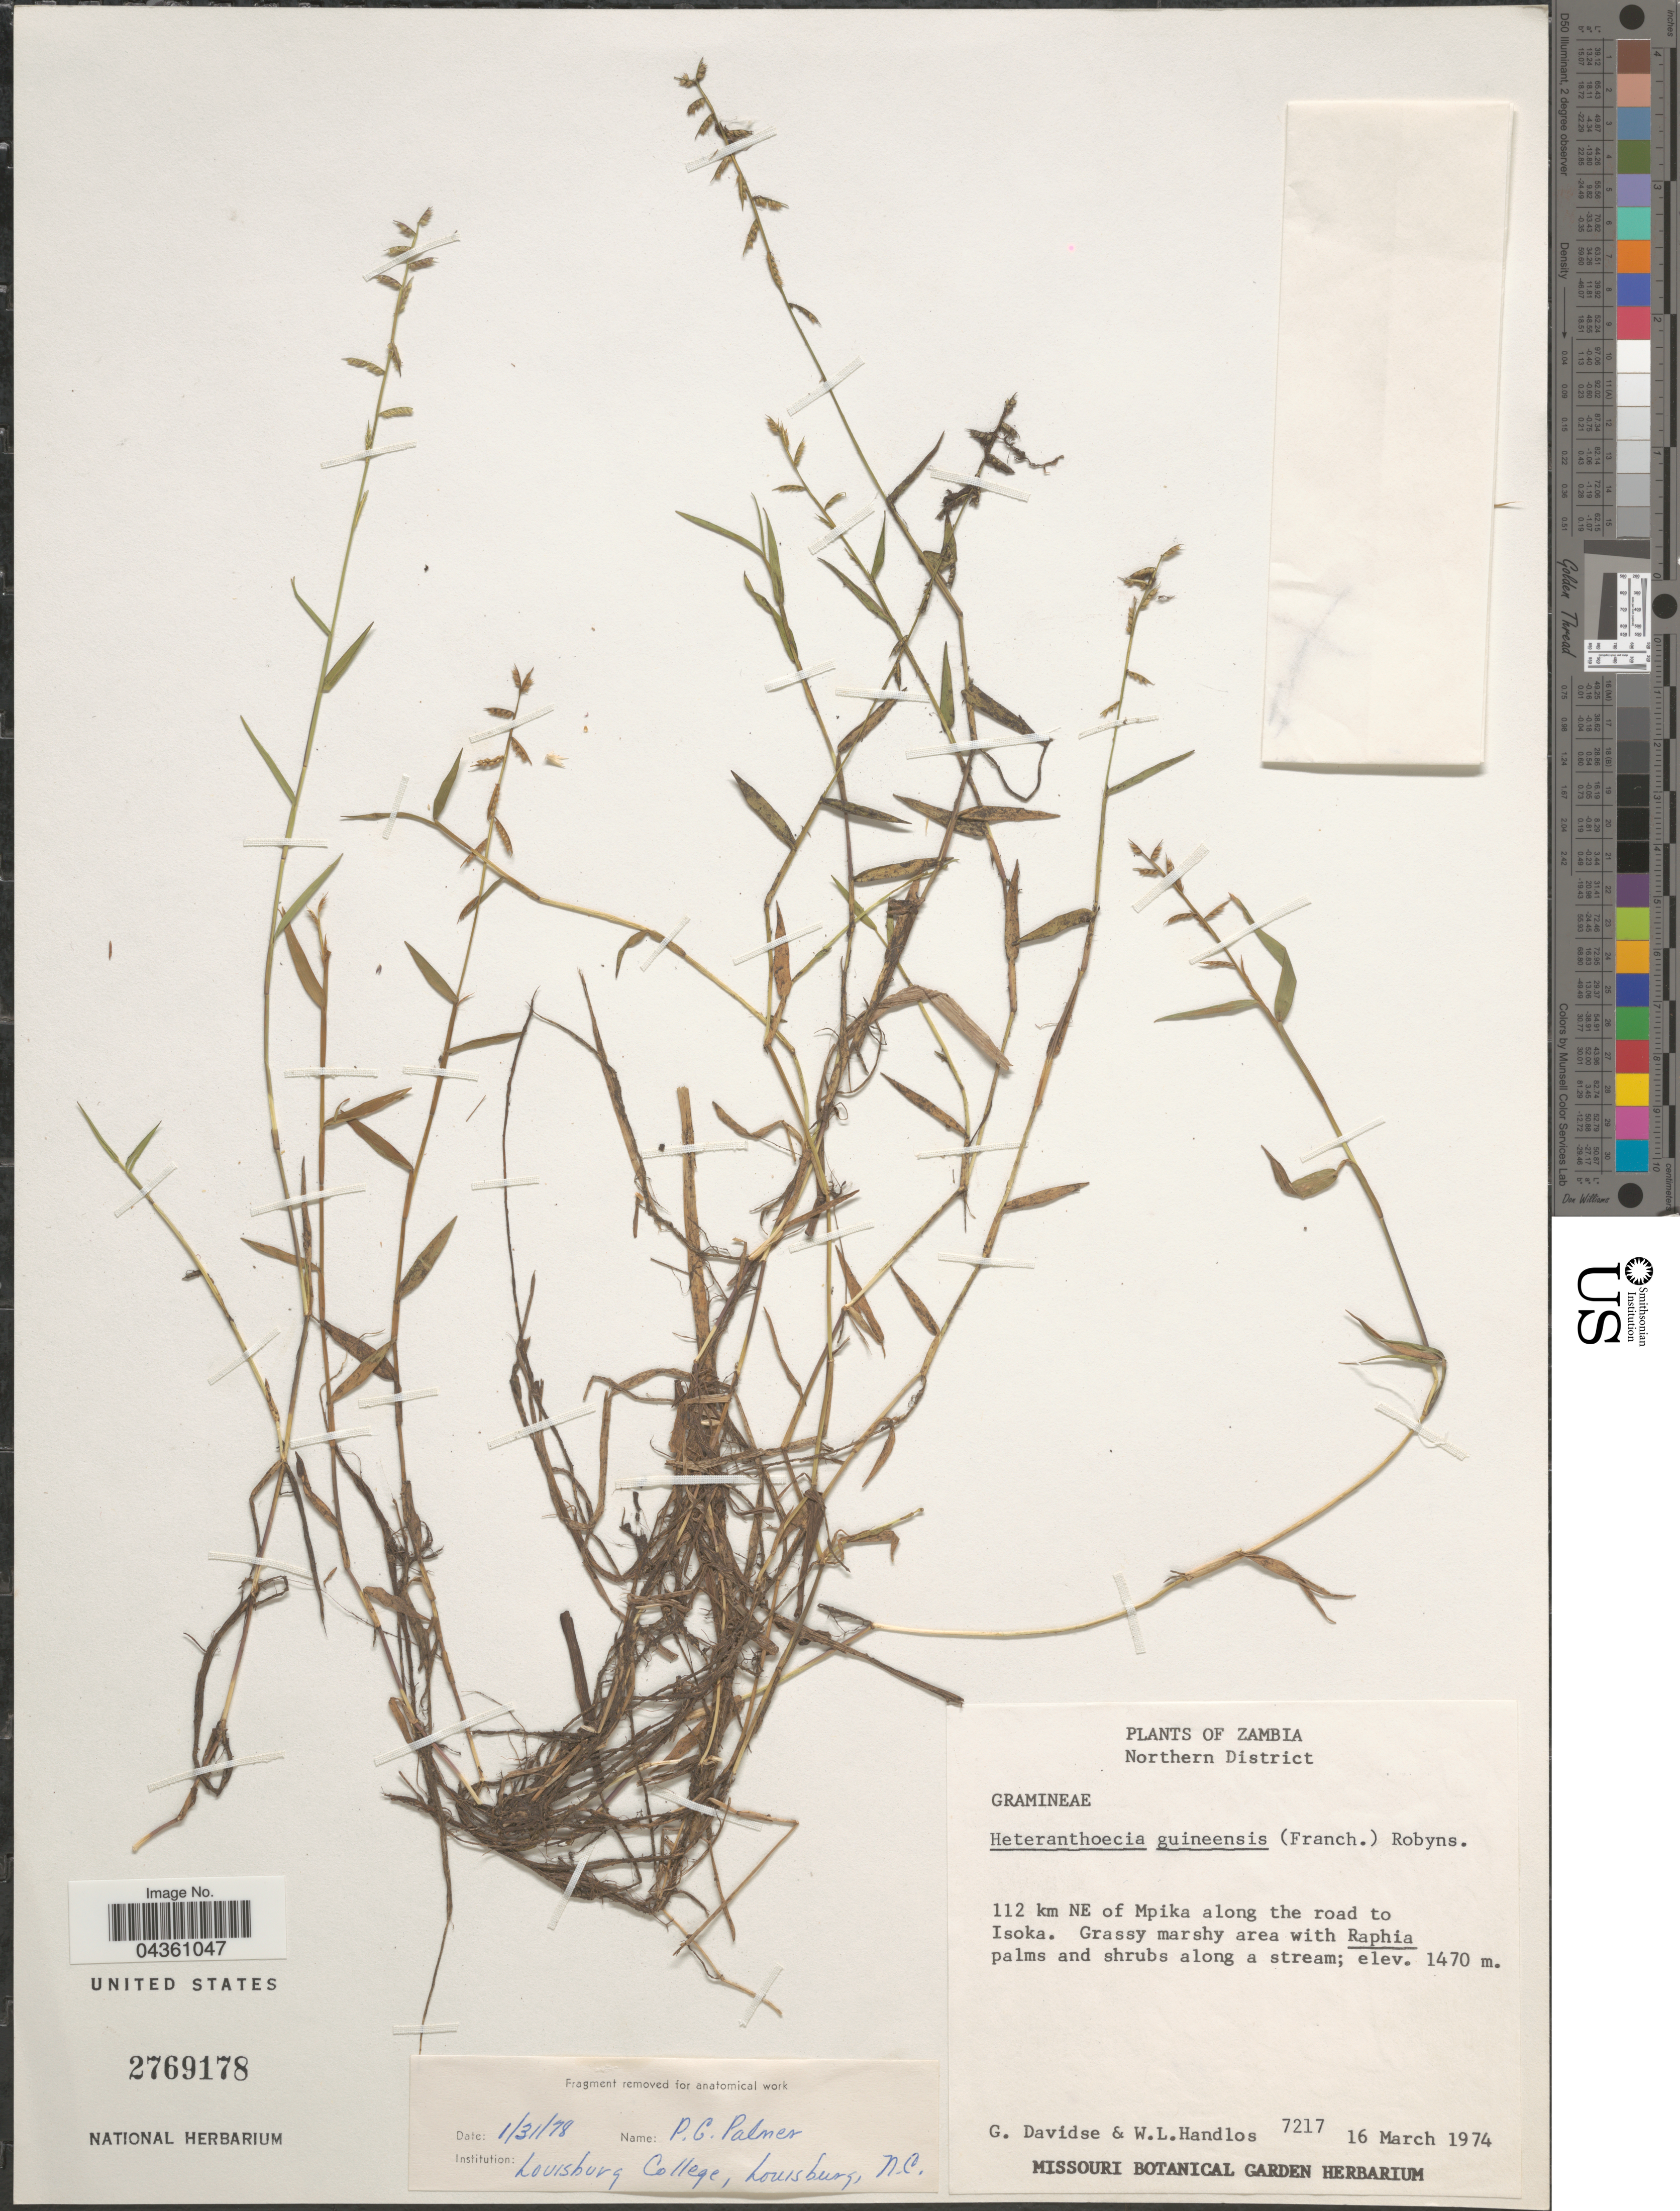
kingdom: Plantae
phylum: Tracheophyta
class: Liliopsida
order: Poales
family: Poaceae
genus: Heteranthoecia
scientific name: Heteranthoecia guineensis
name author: (Franch.) Robyns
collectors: G. Davidse & W. L. Handlos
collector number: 7217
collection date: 1974-03-16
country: Zambia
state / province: Northern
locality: Northern District. 112 km NE of Mpika along the road to Isoka.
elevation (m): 1470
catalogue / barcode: US 2769178